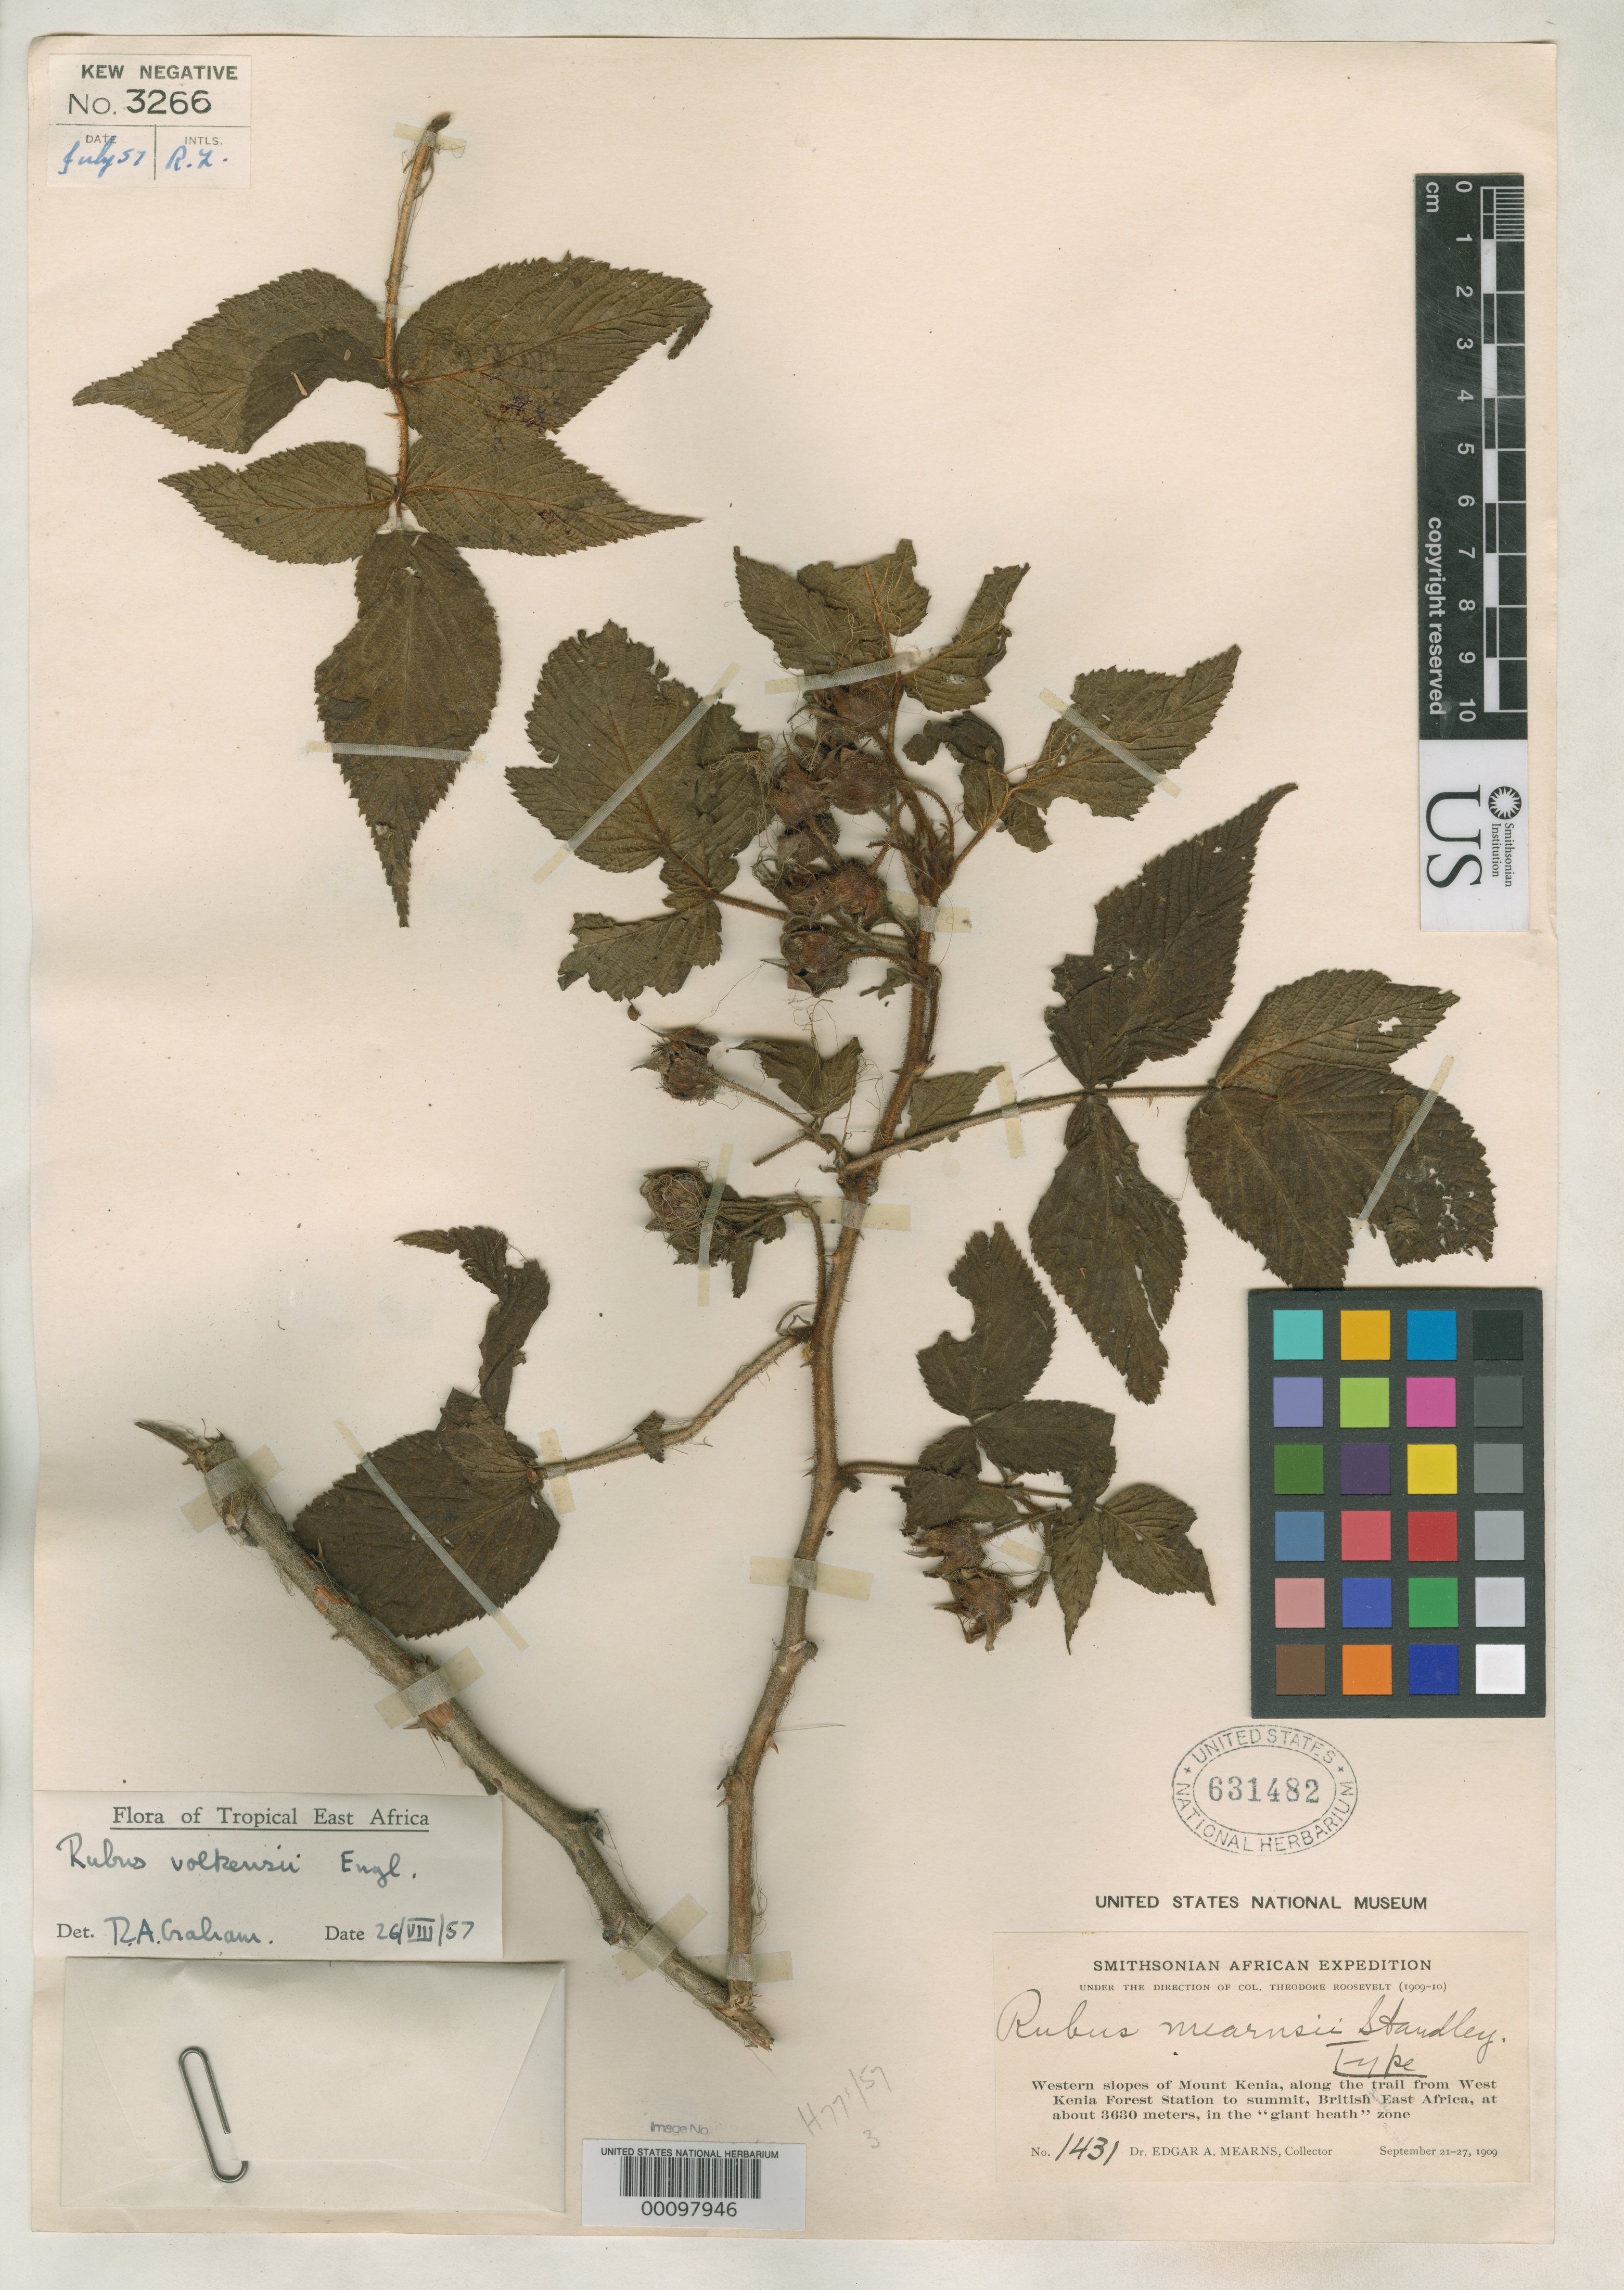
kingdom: Plantae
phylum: Tracheophyta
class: Magnoliopsida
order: Rosales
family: Rosaceae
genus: Rubus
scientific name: Rubus mearnsii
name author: Standl.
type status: Holotype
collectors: E. A. Mearns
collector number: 1431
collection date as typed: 21 Sep 1909 to 27 Sep 1909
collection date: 1909-09-21/1909-09-27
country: Kenya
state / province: Nyeri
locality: Western slopes of Mt. Kenia.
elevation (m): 3630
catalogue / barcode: US 631482